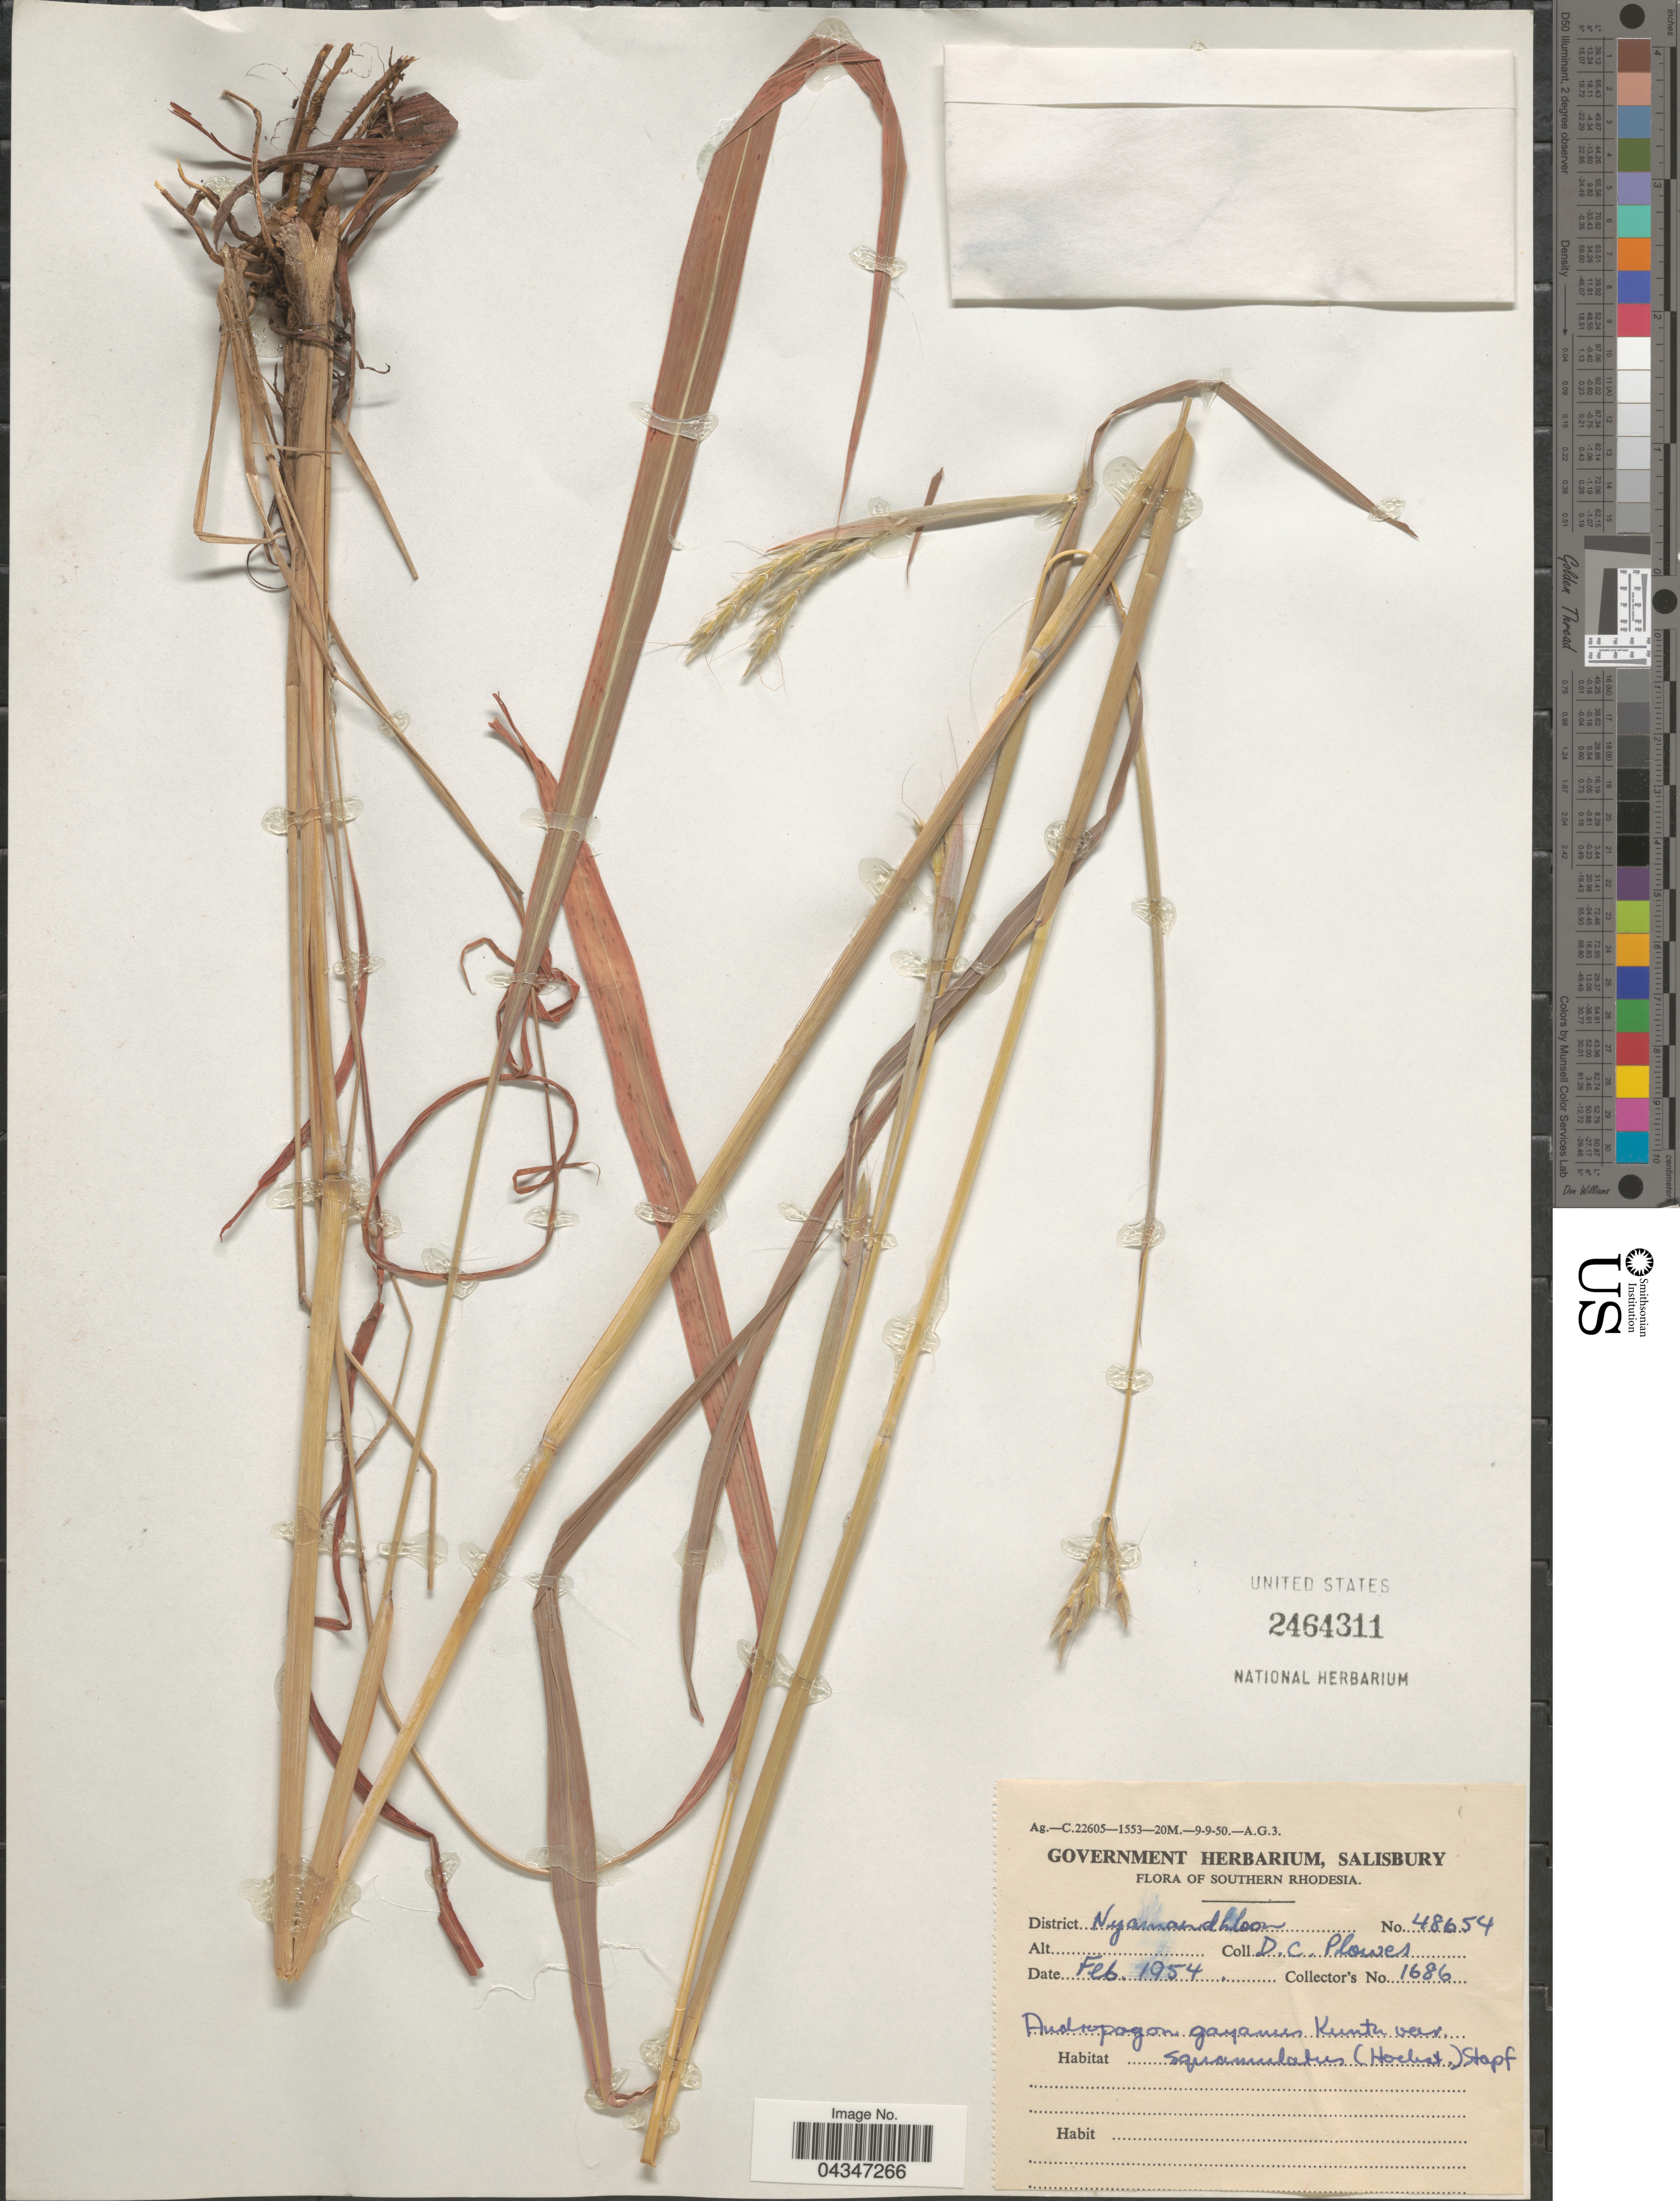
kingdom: Plantae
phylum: Tracheophyta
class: Liliopsida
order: Poales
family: Poaceae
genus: Andropogon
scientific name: Andropogon gayanus var. polycladus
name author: (Hack.) Clayton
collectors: D.C. Plowes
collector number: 48654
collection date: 1954-02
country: Zimbabwe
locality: Southern Rhodesia. District Nyamandhlovu.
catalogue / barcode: US 2464311